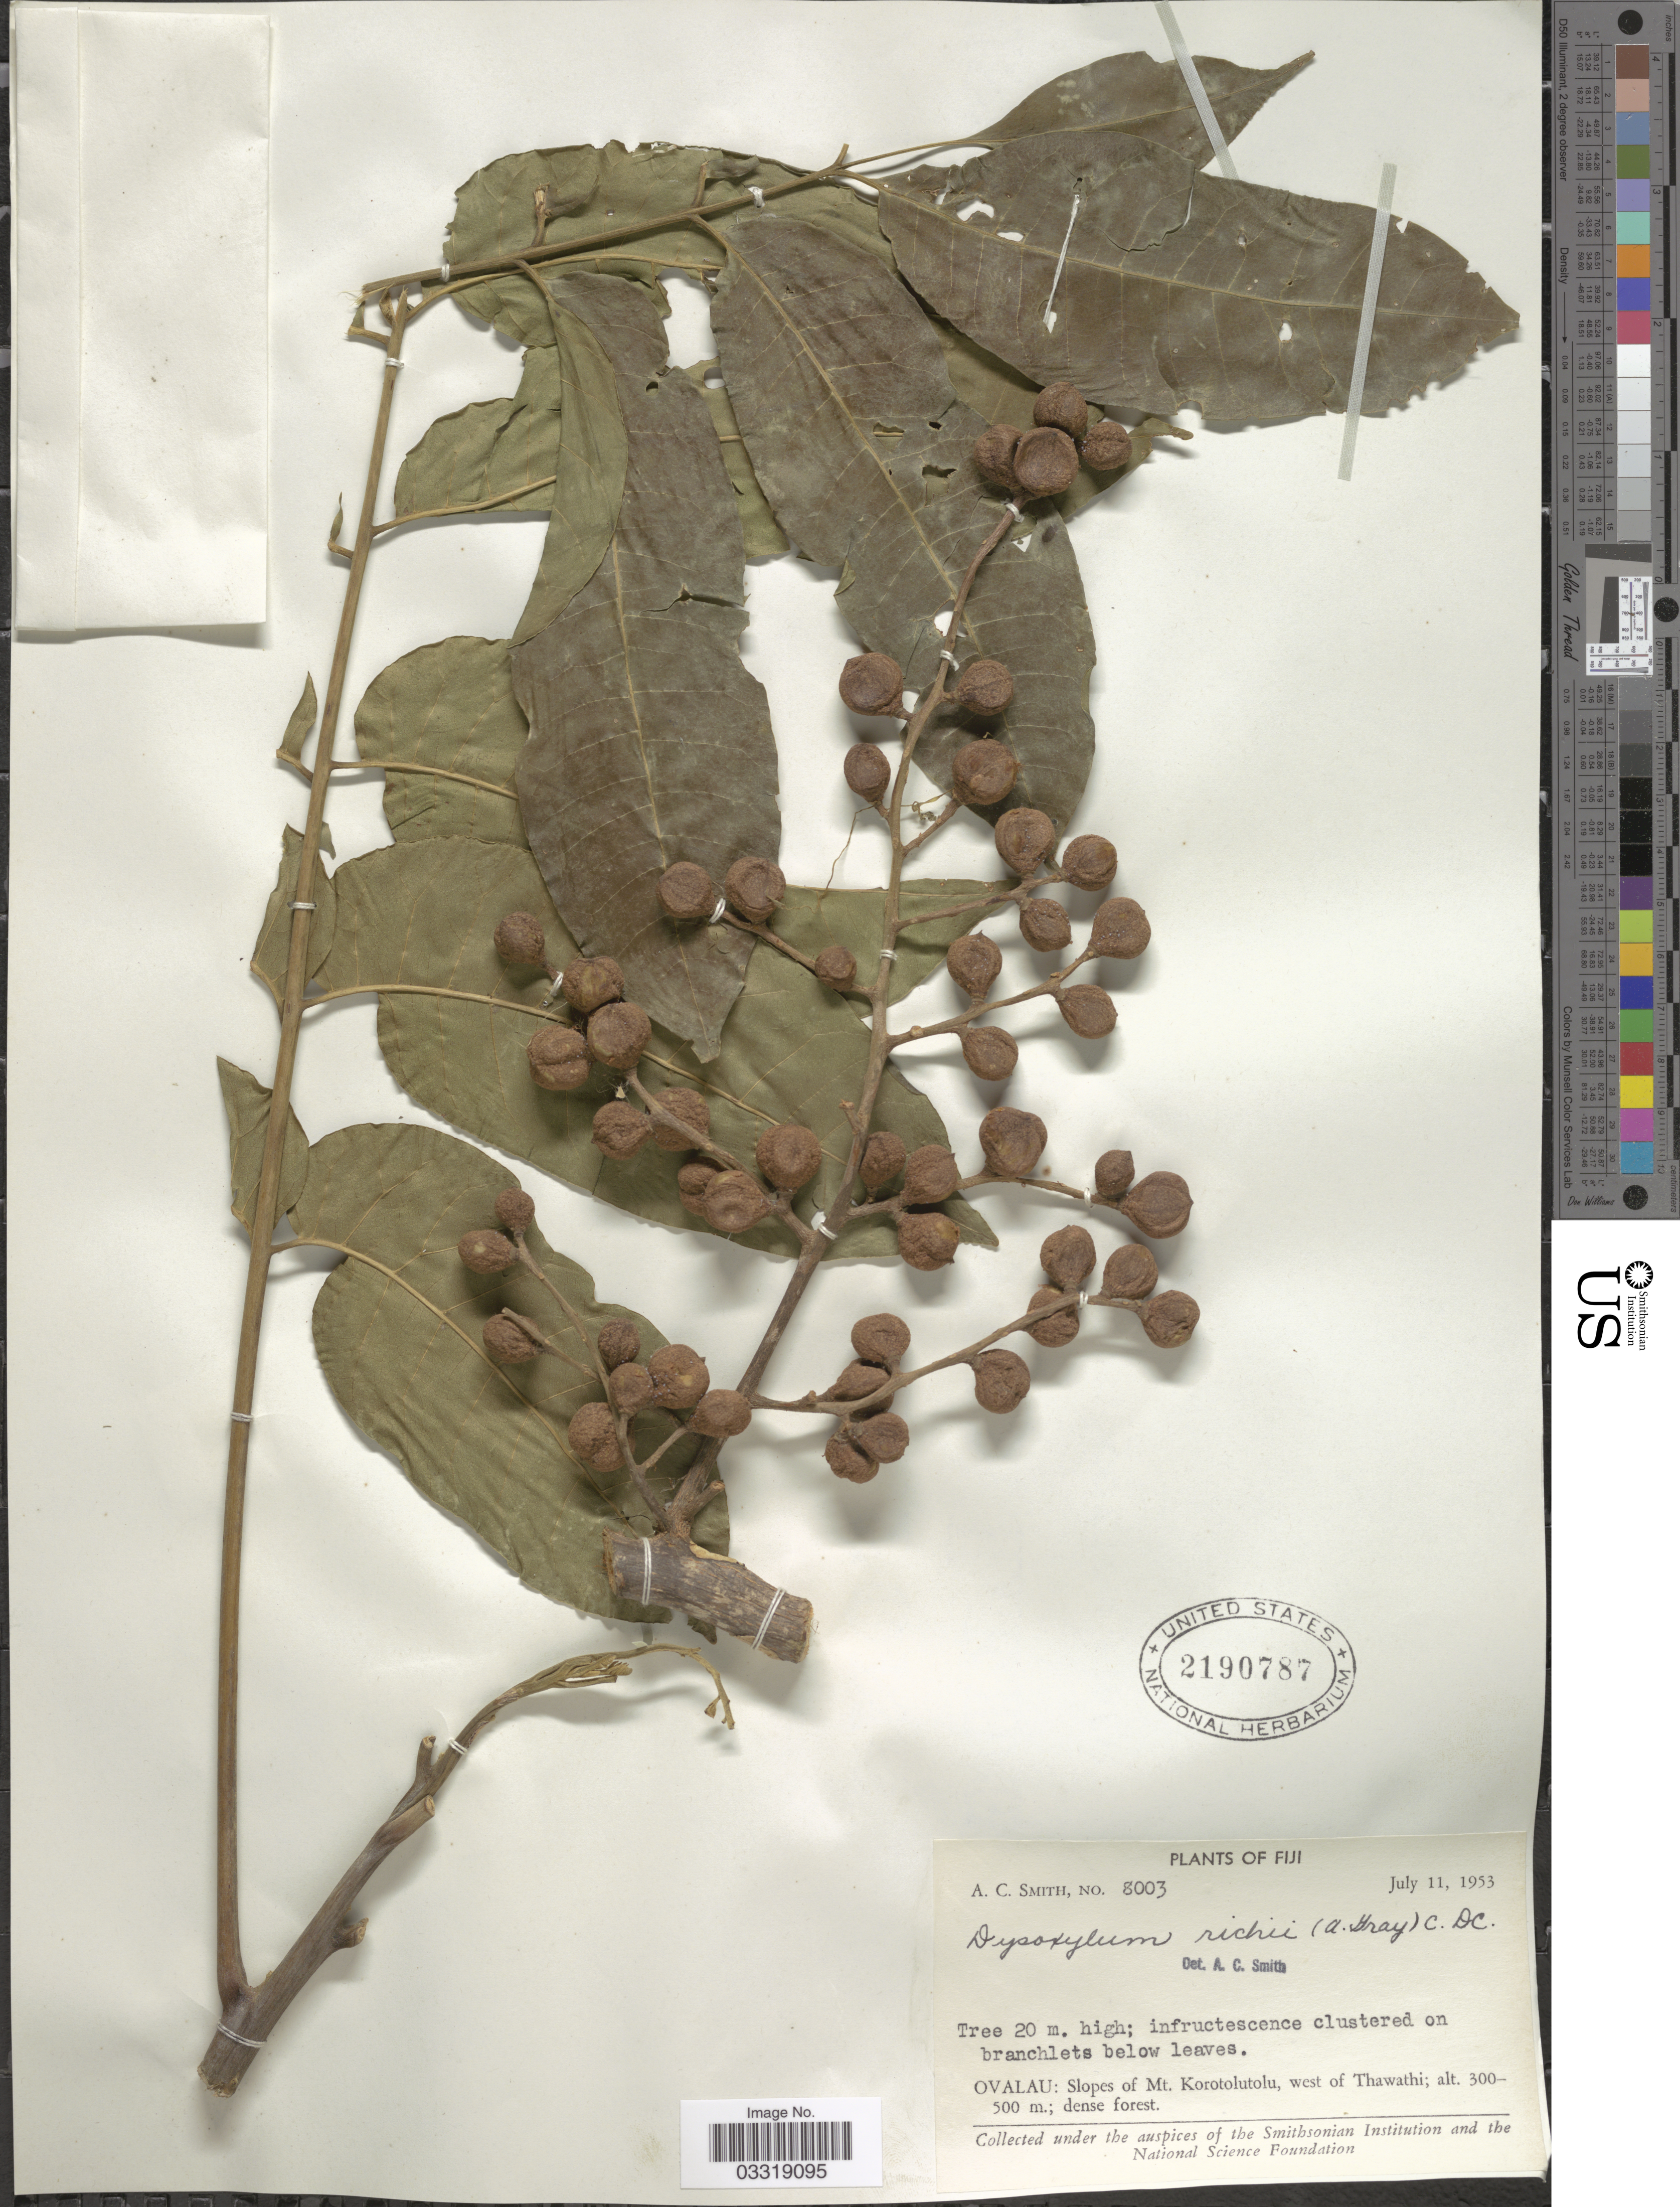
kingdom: Plantae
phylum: Tracheophyta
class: Magnoliopsida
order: Sapindales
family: Meliaceae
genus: Didymocheton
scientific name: Didymocheton alliaceus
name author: (G. Forst.) Mabb.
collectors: A. C. Smith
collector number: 8003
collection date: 1953-07-11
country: Fiji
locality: Ovalau: Slopes of Mt. Korotolutolu, west of Thawathi.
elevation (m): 300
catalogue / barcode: US 2190787